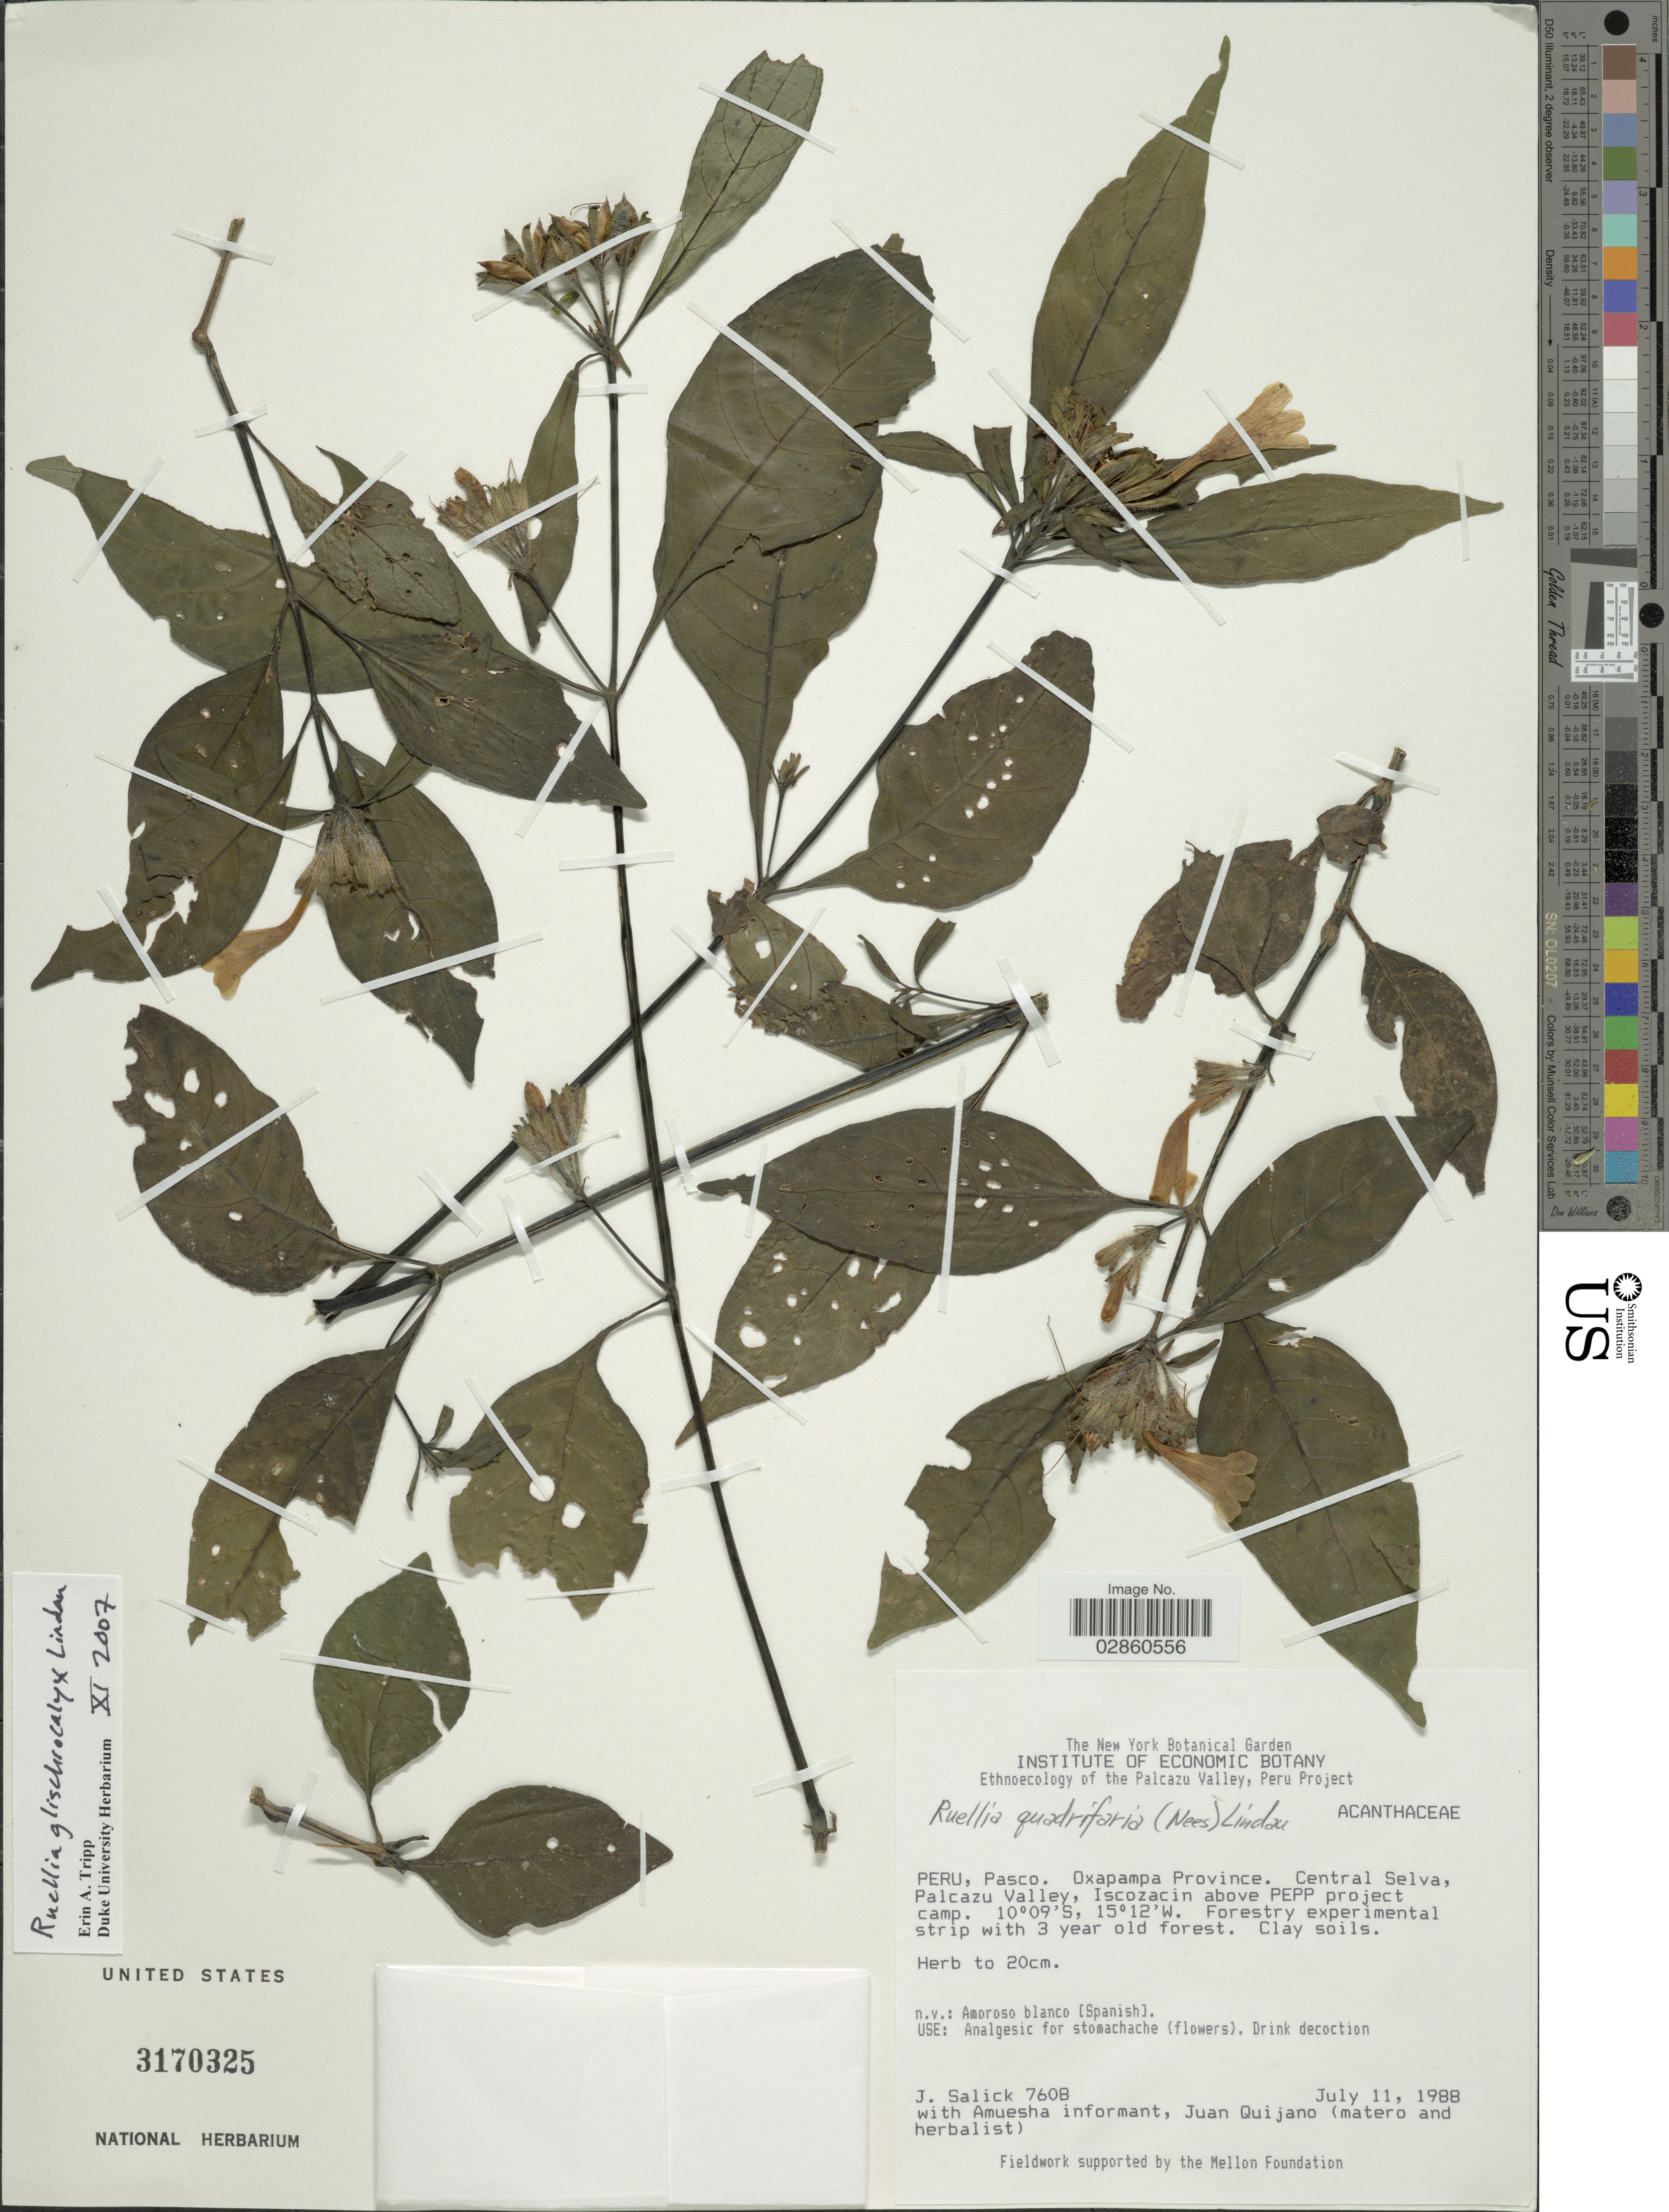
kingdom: Plantae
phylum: Tracheophyta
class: Magnoliopsida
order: Lamiales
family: Acanthaceae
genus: Ruellia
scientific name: Ruellia glischrocalyx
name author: Lindau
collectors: J. Salick, Amuesha informant & J. Quijano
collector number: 7608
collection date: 1988-07-11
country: Peru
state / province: Pasco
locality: Oxapampa Province. Central Selva, Palcazu Valley, Iscozacin above PEPP project camp.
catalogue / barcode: US 3170325